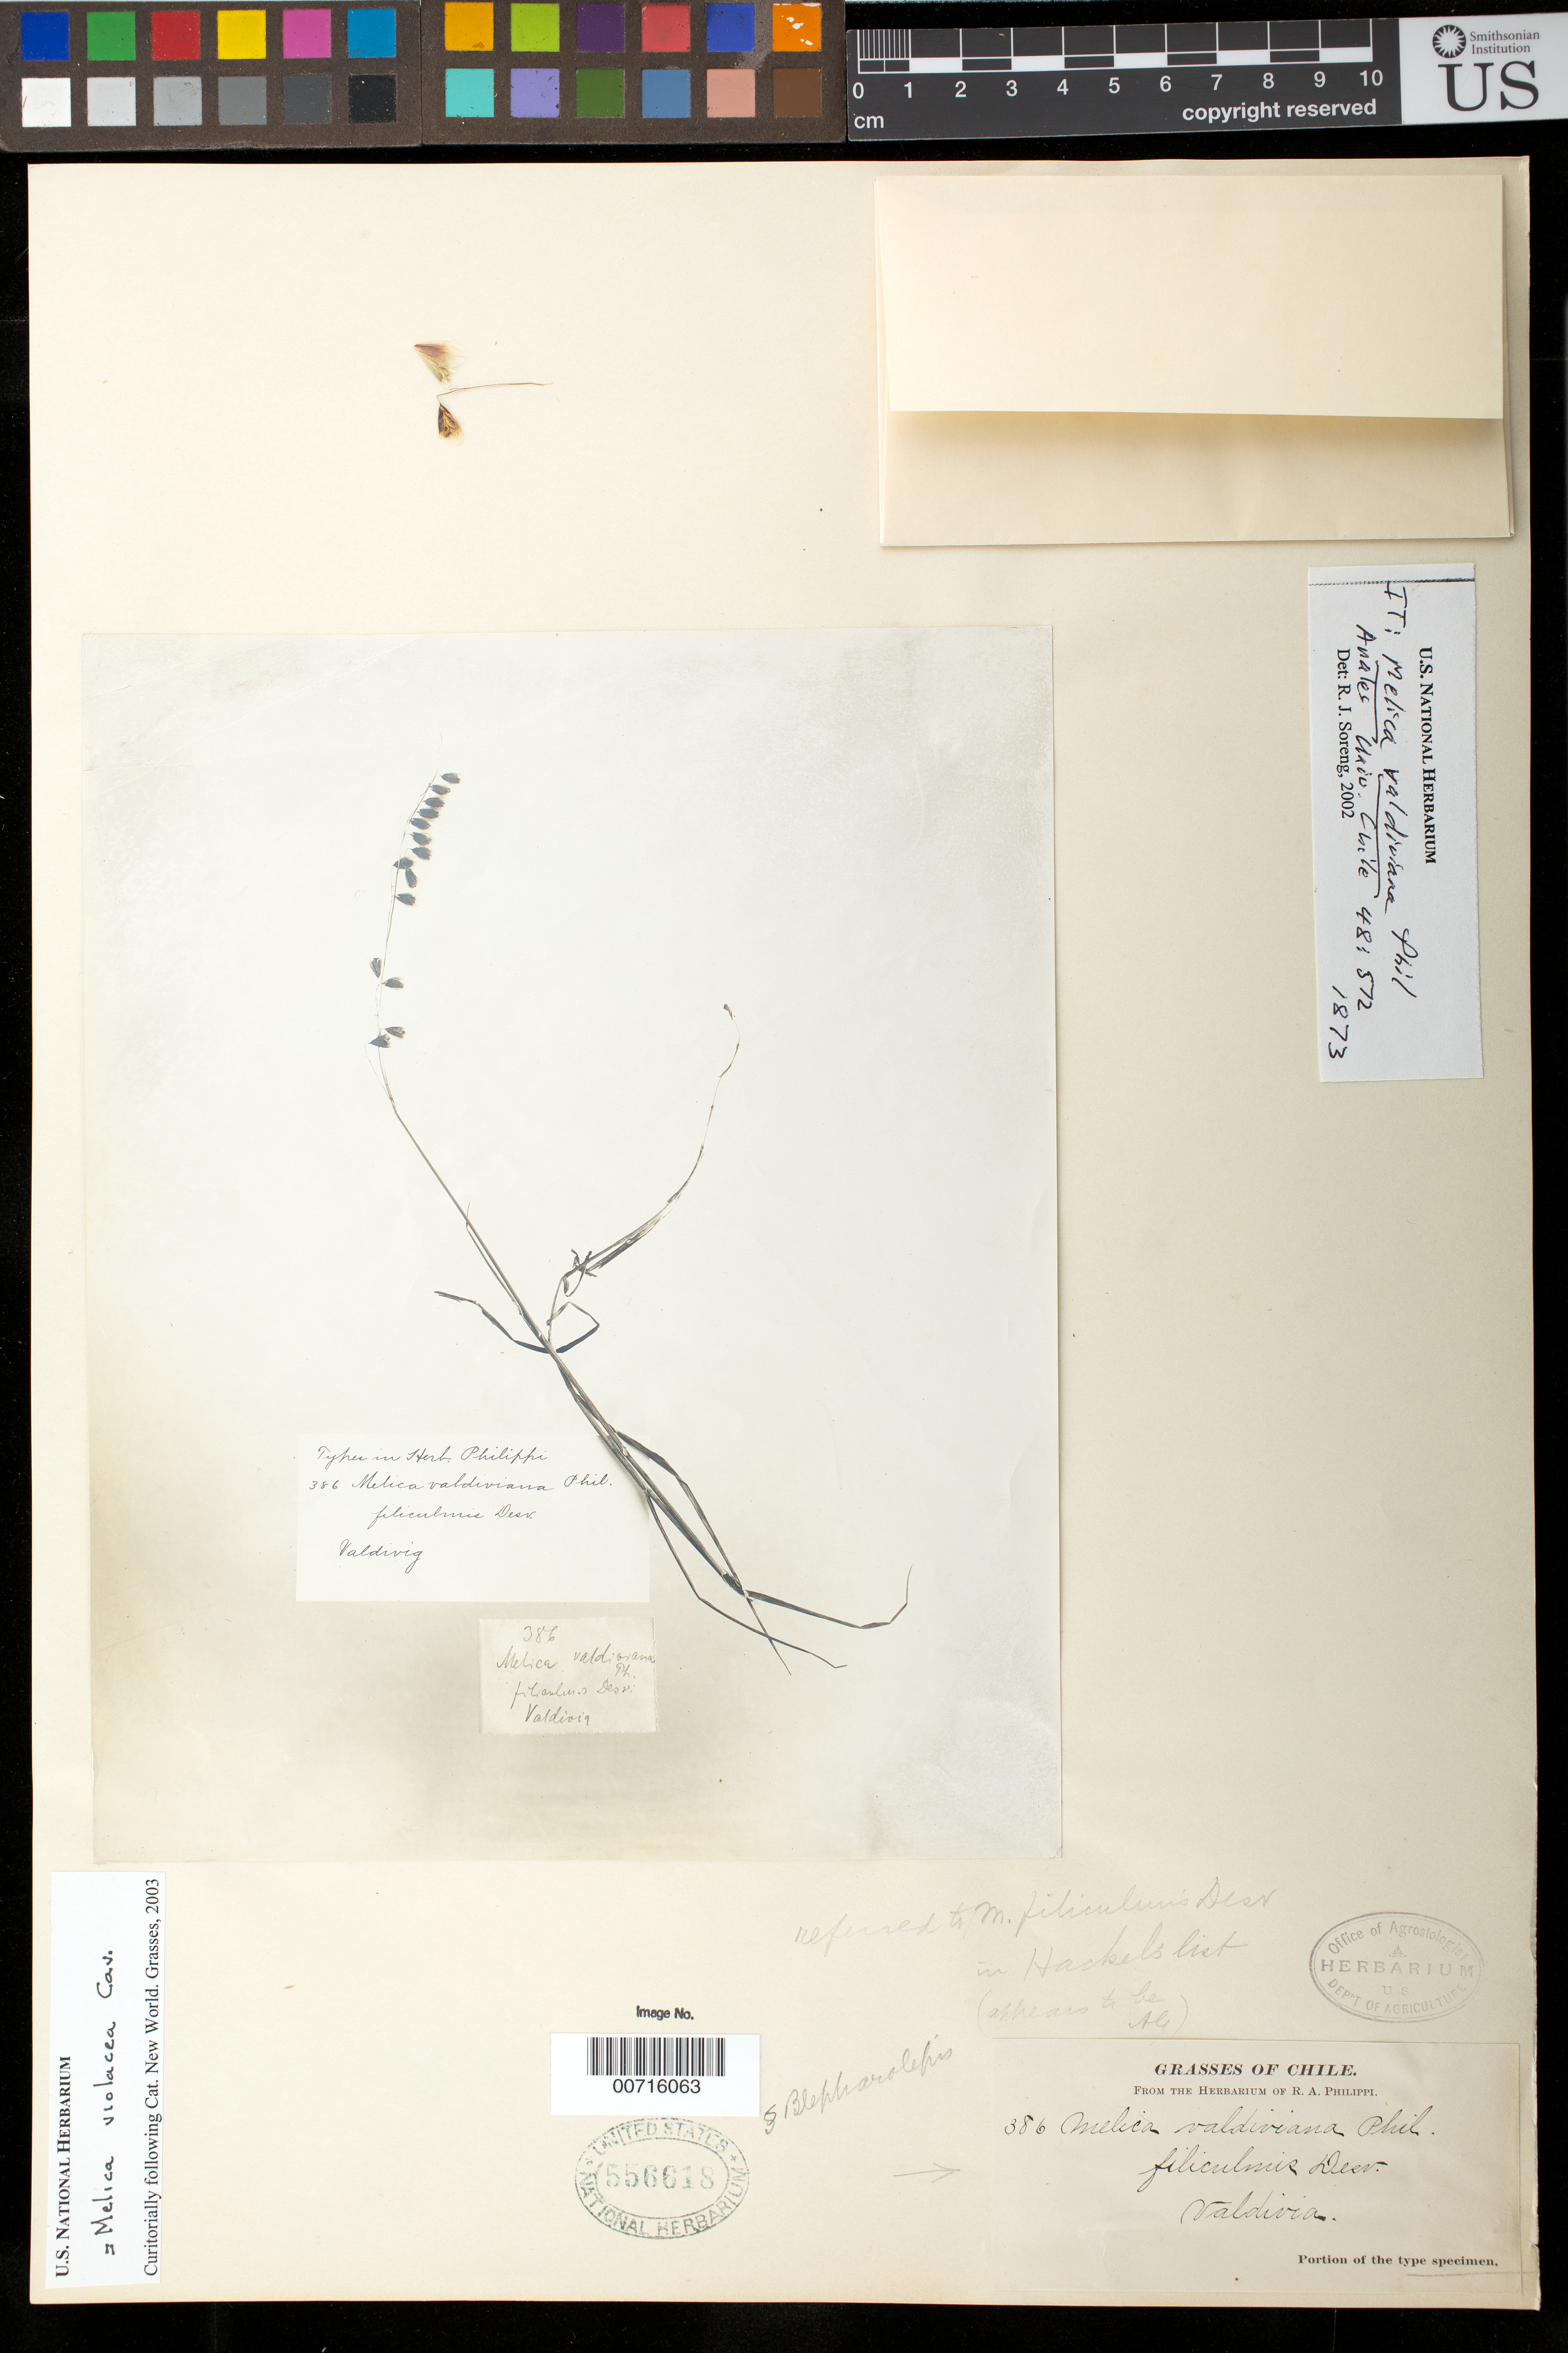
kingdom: Plantae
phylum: Tracheophyta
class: Liliopsida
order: Poales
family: Poaceae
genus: Melica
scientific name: Melica valdiviana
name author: Phil.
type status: Isotype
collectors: ex. herb. R.A. Philippi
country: Chile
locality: Valdivia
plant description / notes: Photograph and fragmentary material of type specimen ex herb. R.A. Philippi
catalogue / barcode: US 556618